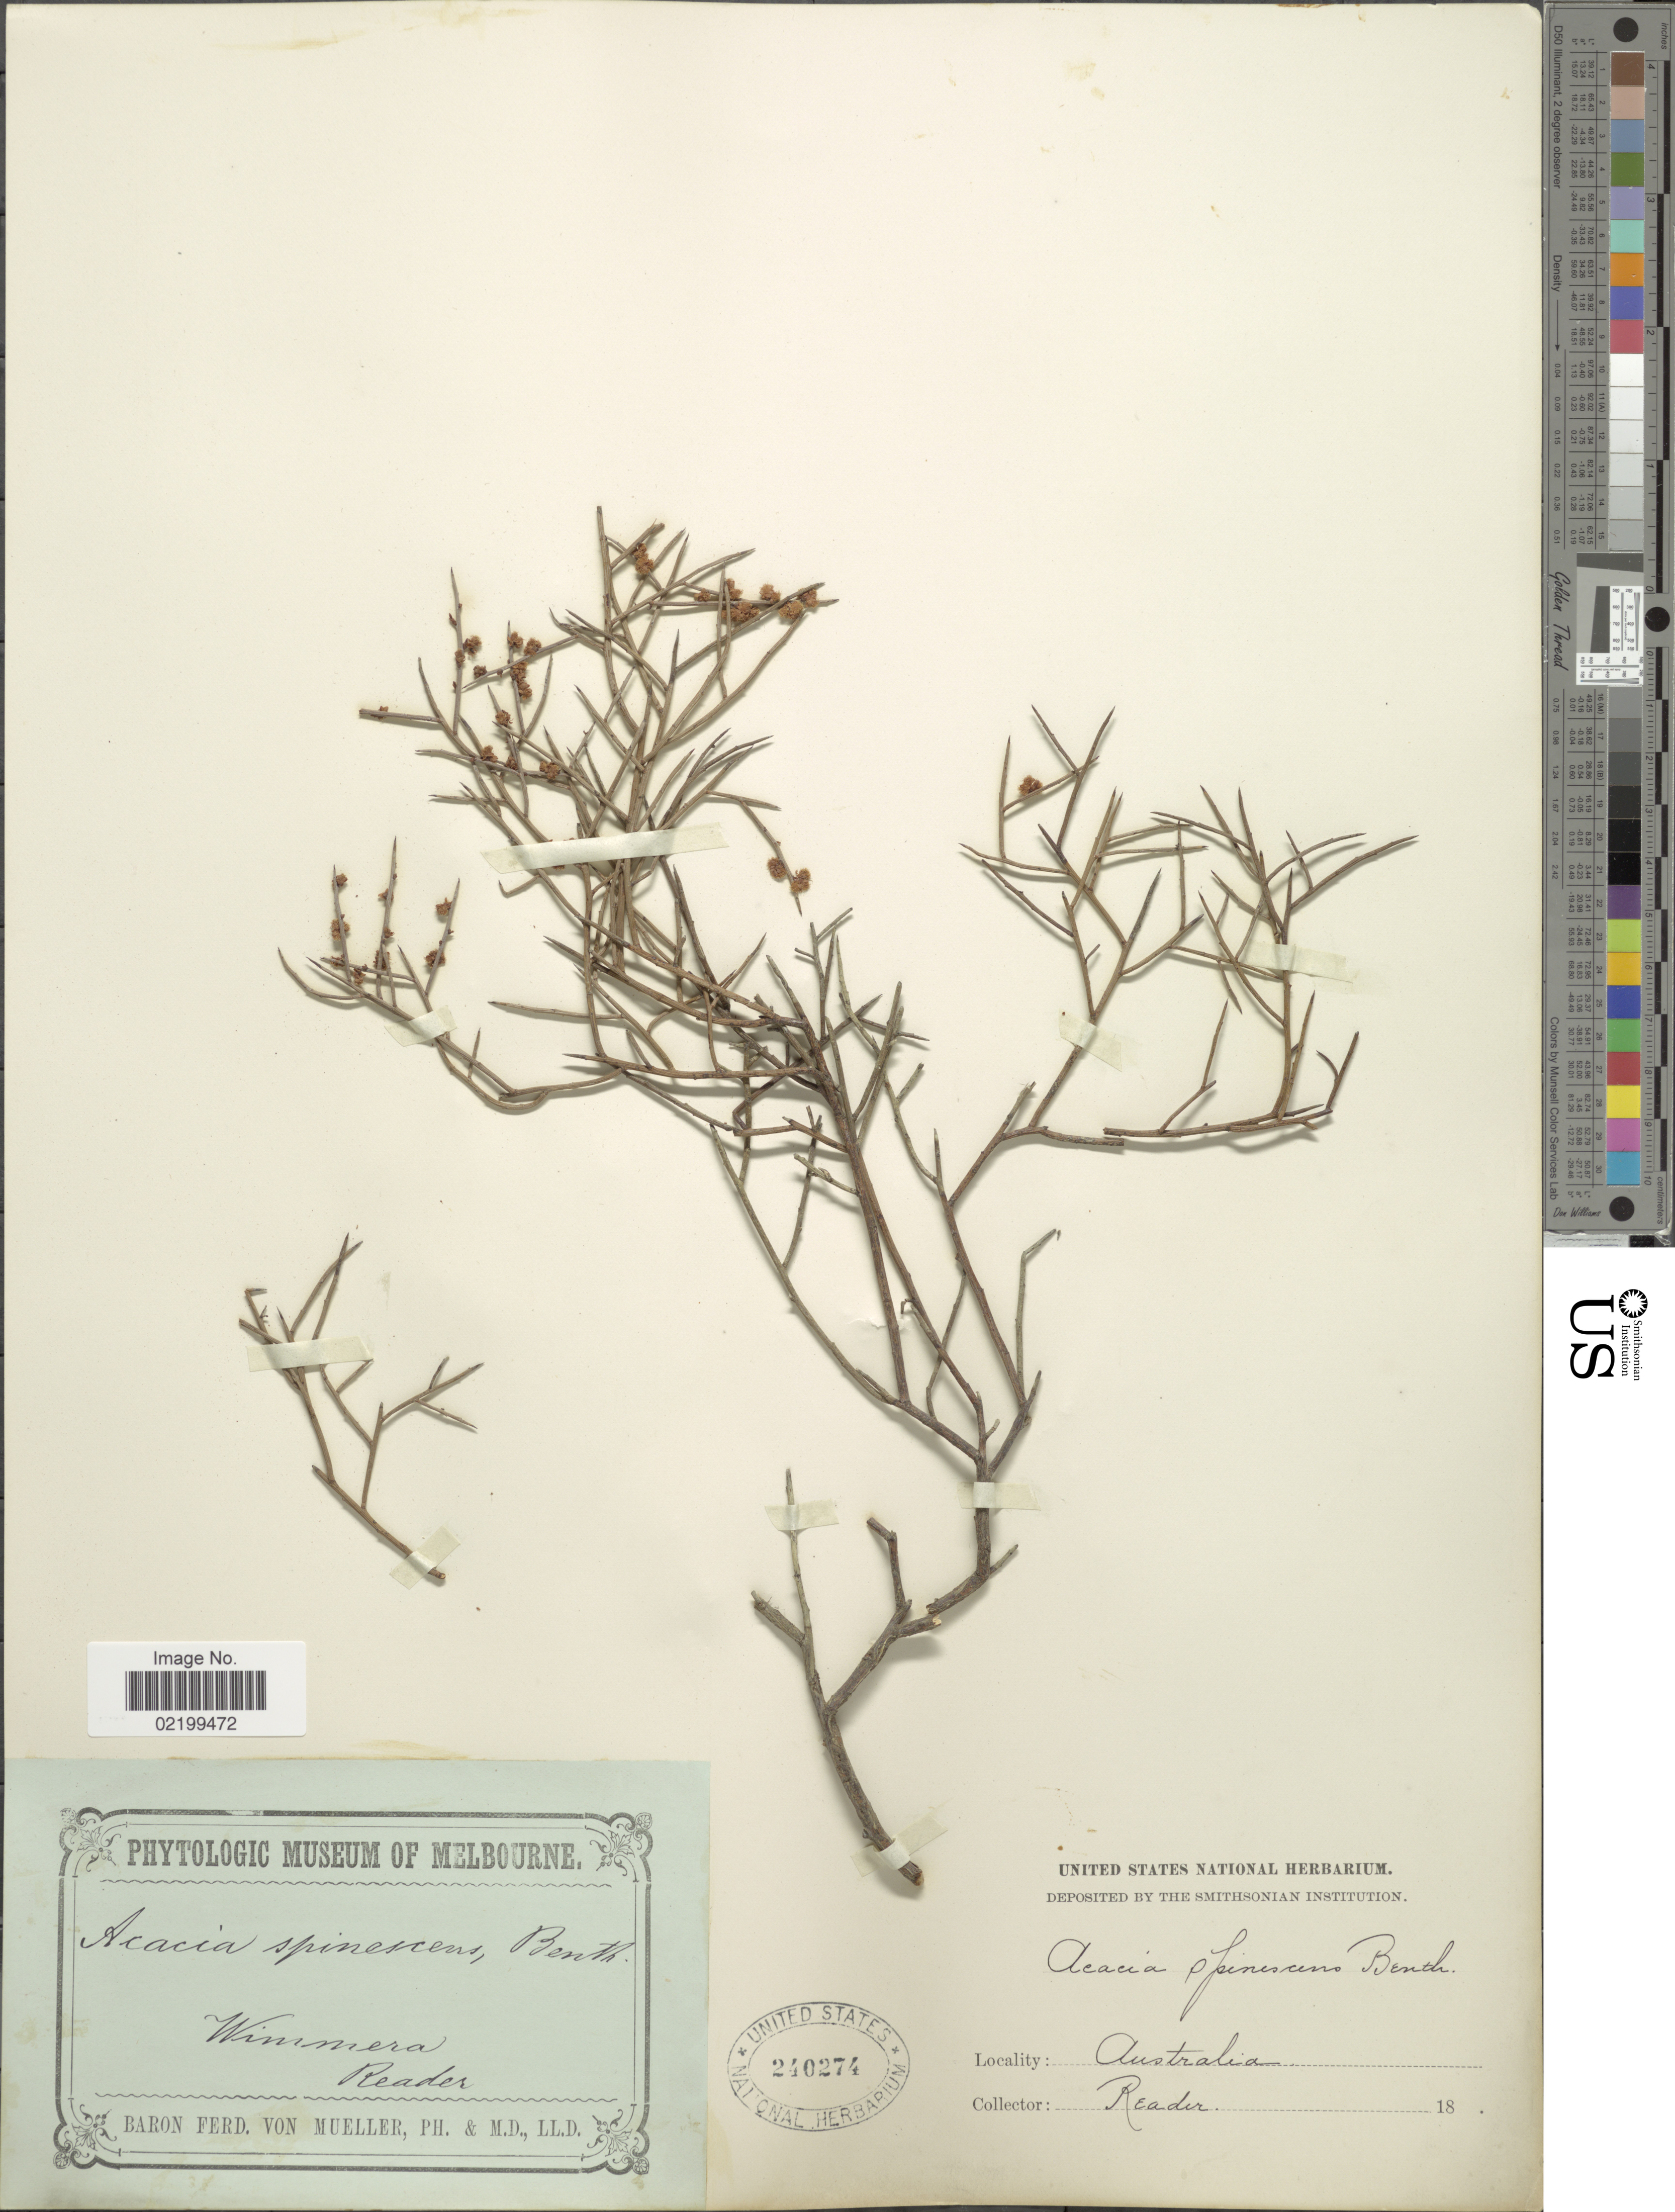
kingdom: Plantae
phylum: Tracheophyta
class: Magnoliopsida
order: Fabales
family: Fabaceae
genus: Acacia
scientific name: Acacia spinescens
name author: Benth.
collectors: Rev. Reader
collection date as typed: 18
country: Australia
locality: Wimmera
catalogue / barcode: US 240274